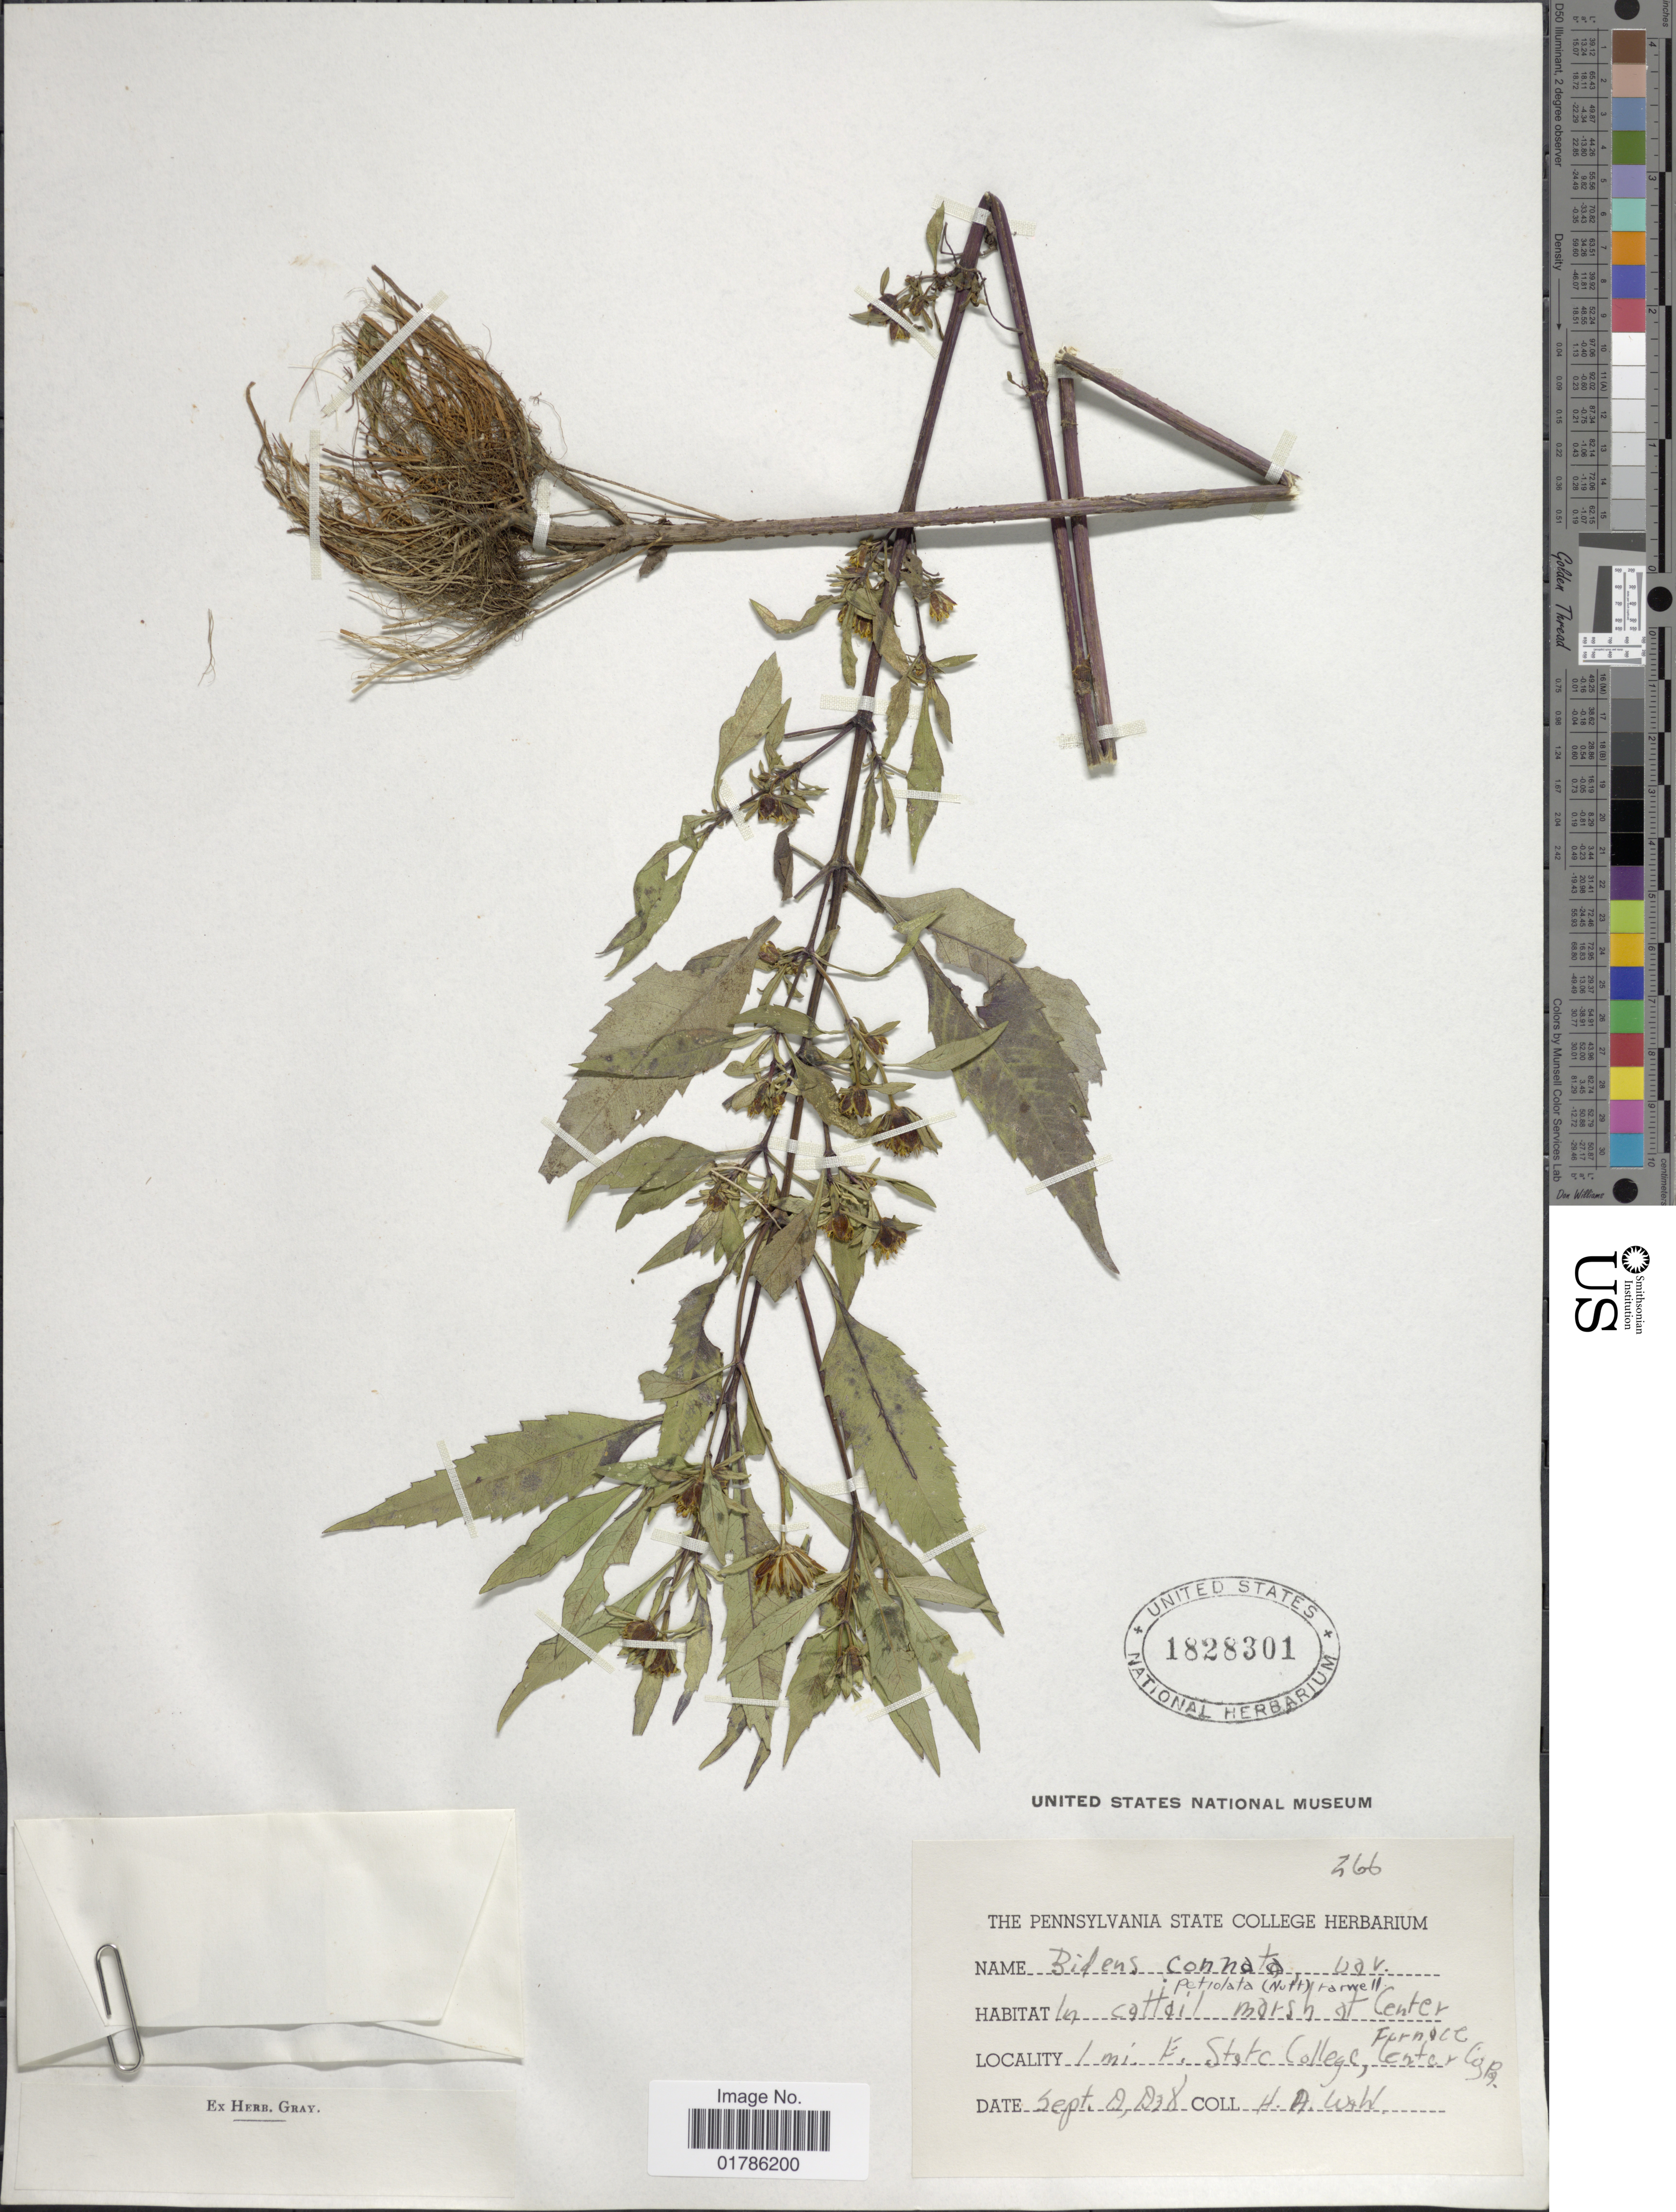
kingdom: Plantae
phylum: Tracheophyta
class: Magnoliopsida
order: Asterales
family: Asteraceae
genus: Bidens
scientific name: Bidens connata var. petiolata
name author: (Nutt.) Farw.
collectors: H. A. Wahl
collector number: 266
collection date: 1938-09-19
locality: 1 mi. E. State College Center Cap [interpreted]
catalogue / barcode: US 1828301